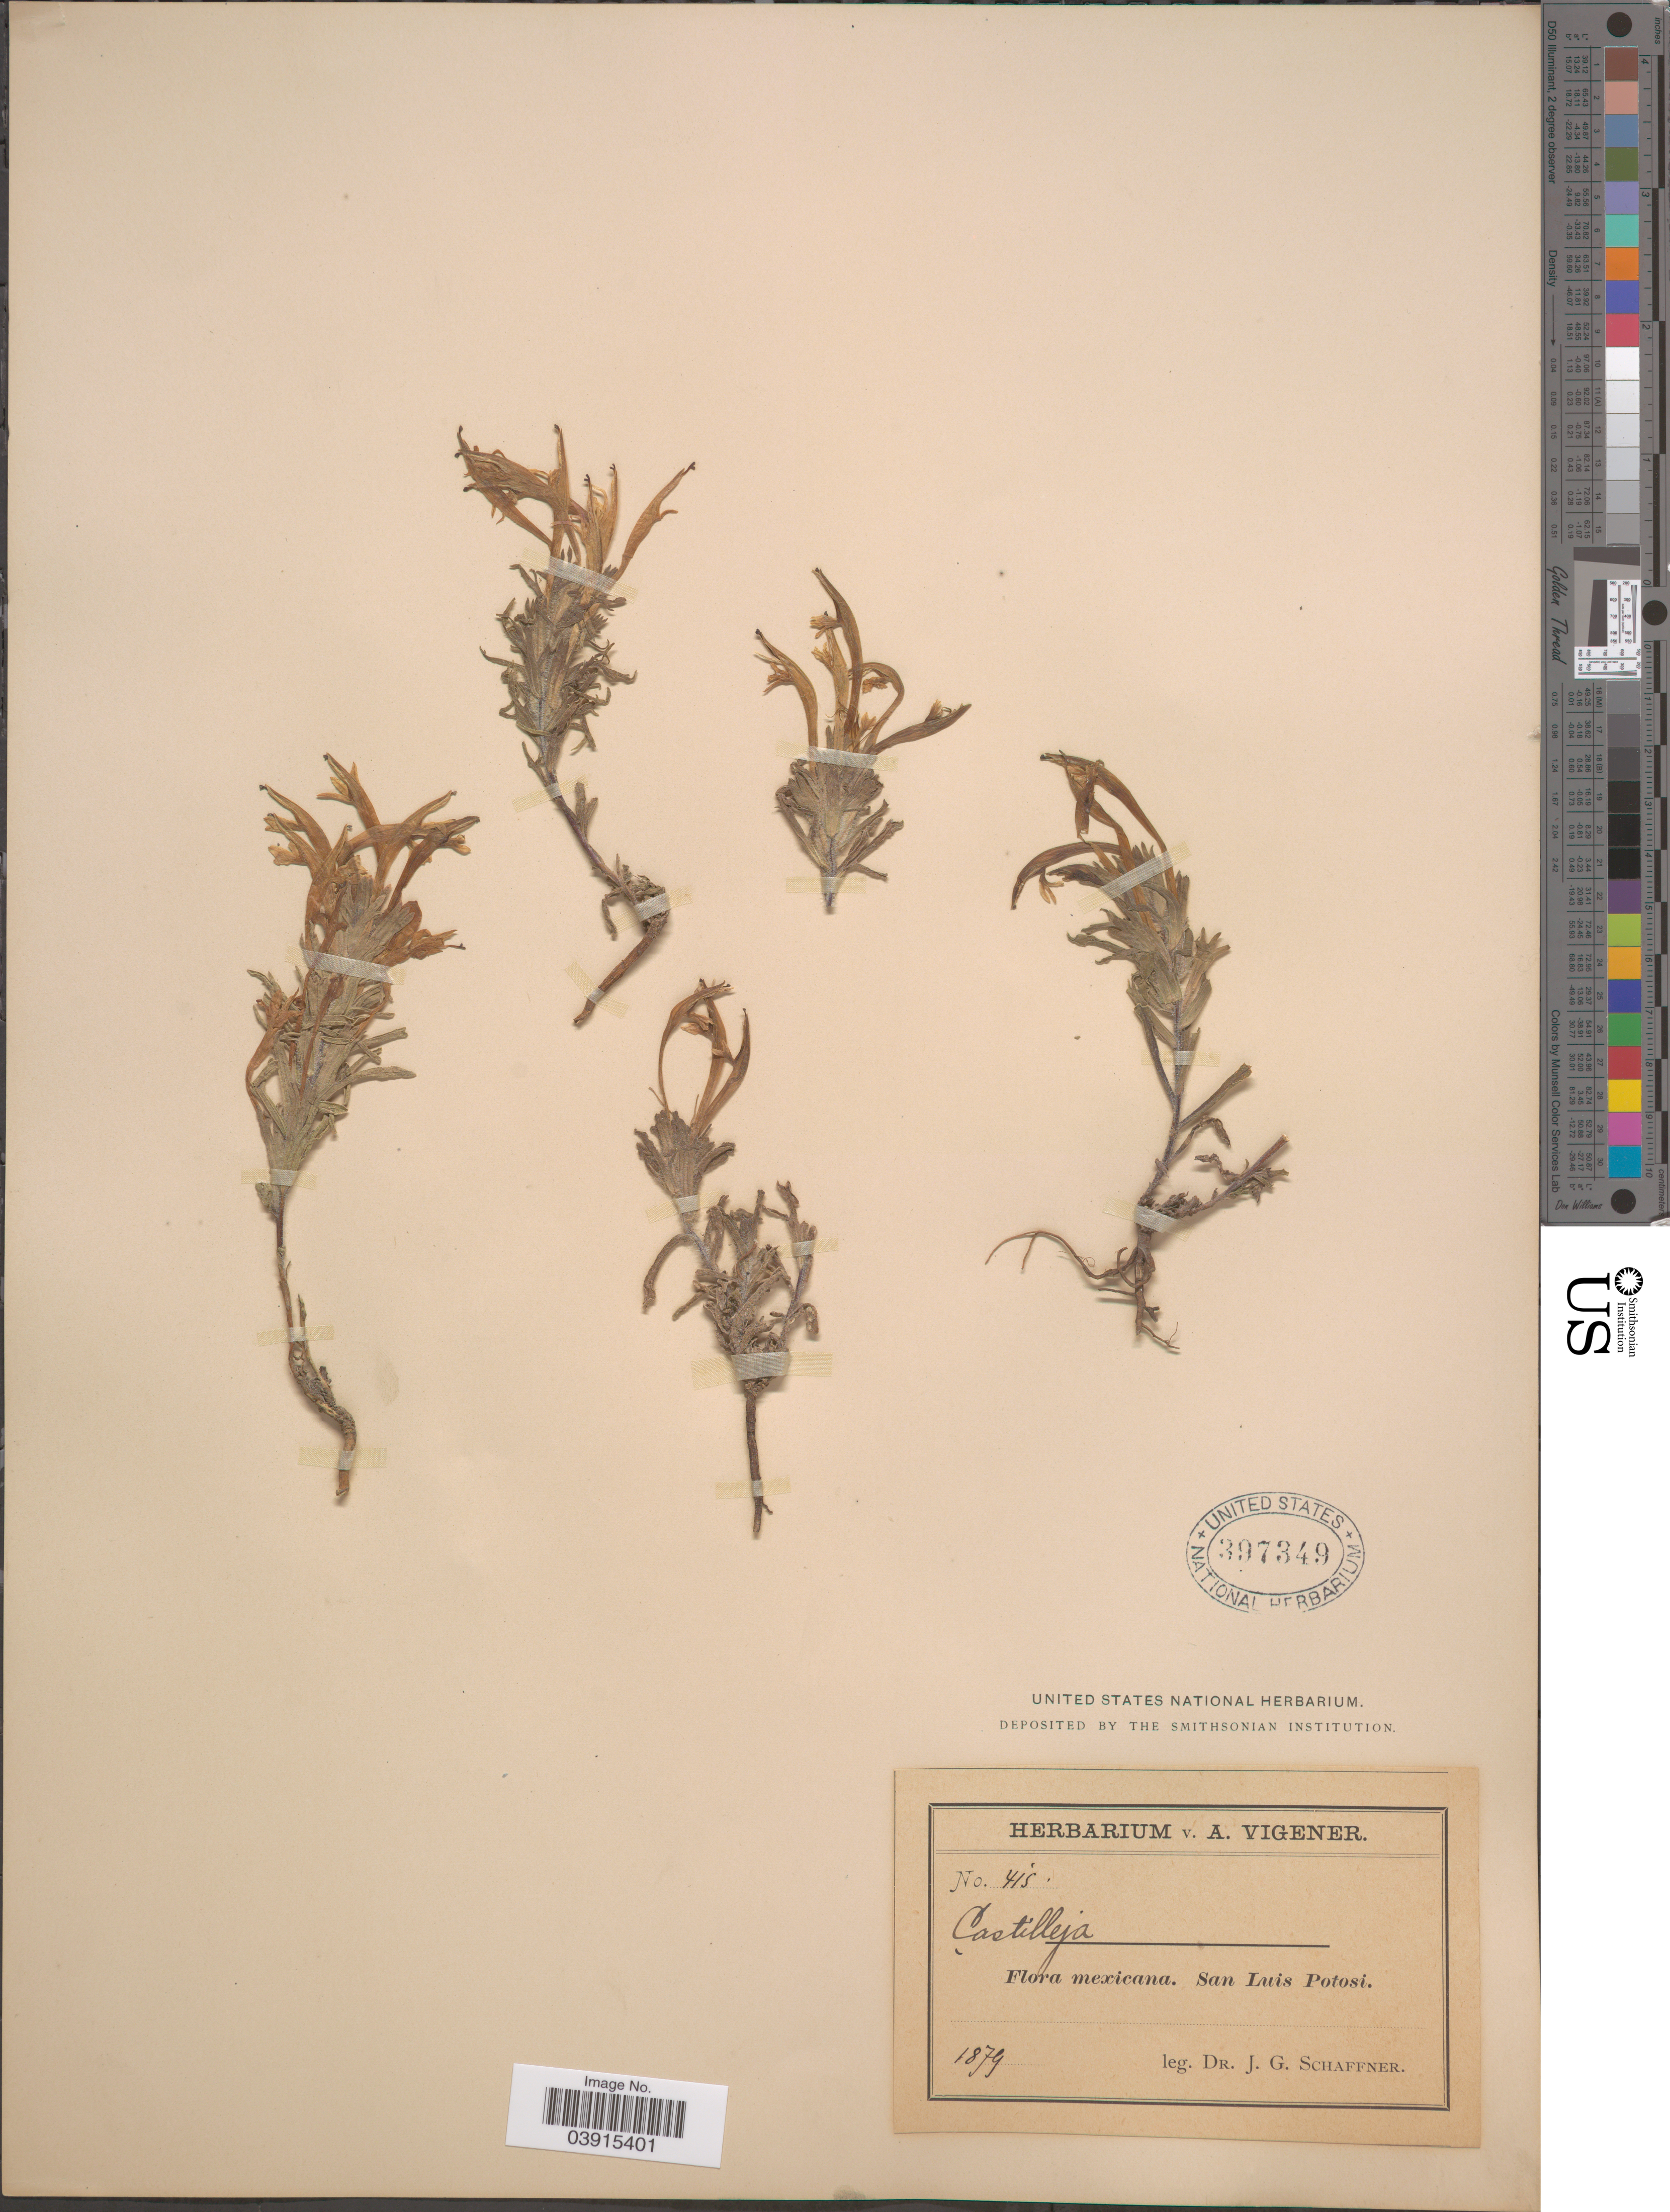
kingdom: Plantae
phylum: Tracheophyta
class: Magnoliopsida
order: Lamiales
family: Orobanchaceae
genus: Castilleja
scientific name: Castilleja mexicana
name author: (Hemsl.) A. Gray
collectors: J. G. Schaffner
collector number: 415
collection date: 1879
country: Mexico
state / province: San Luis Potosí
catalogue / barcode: US 397349